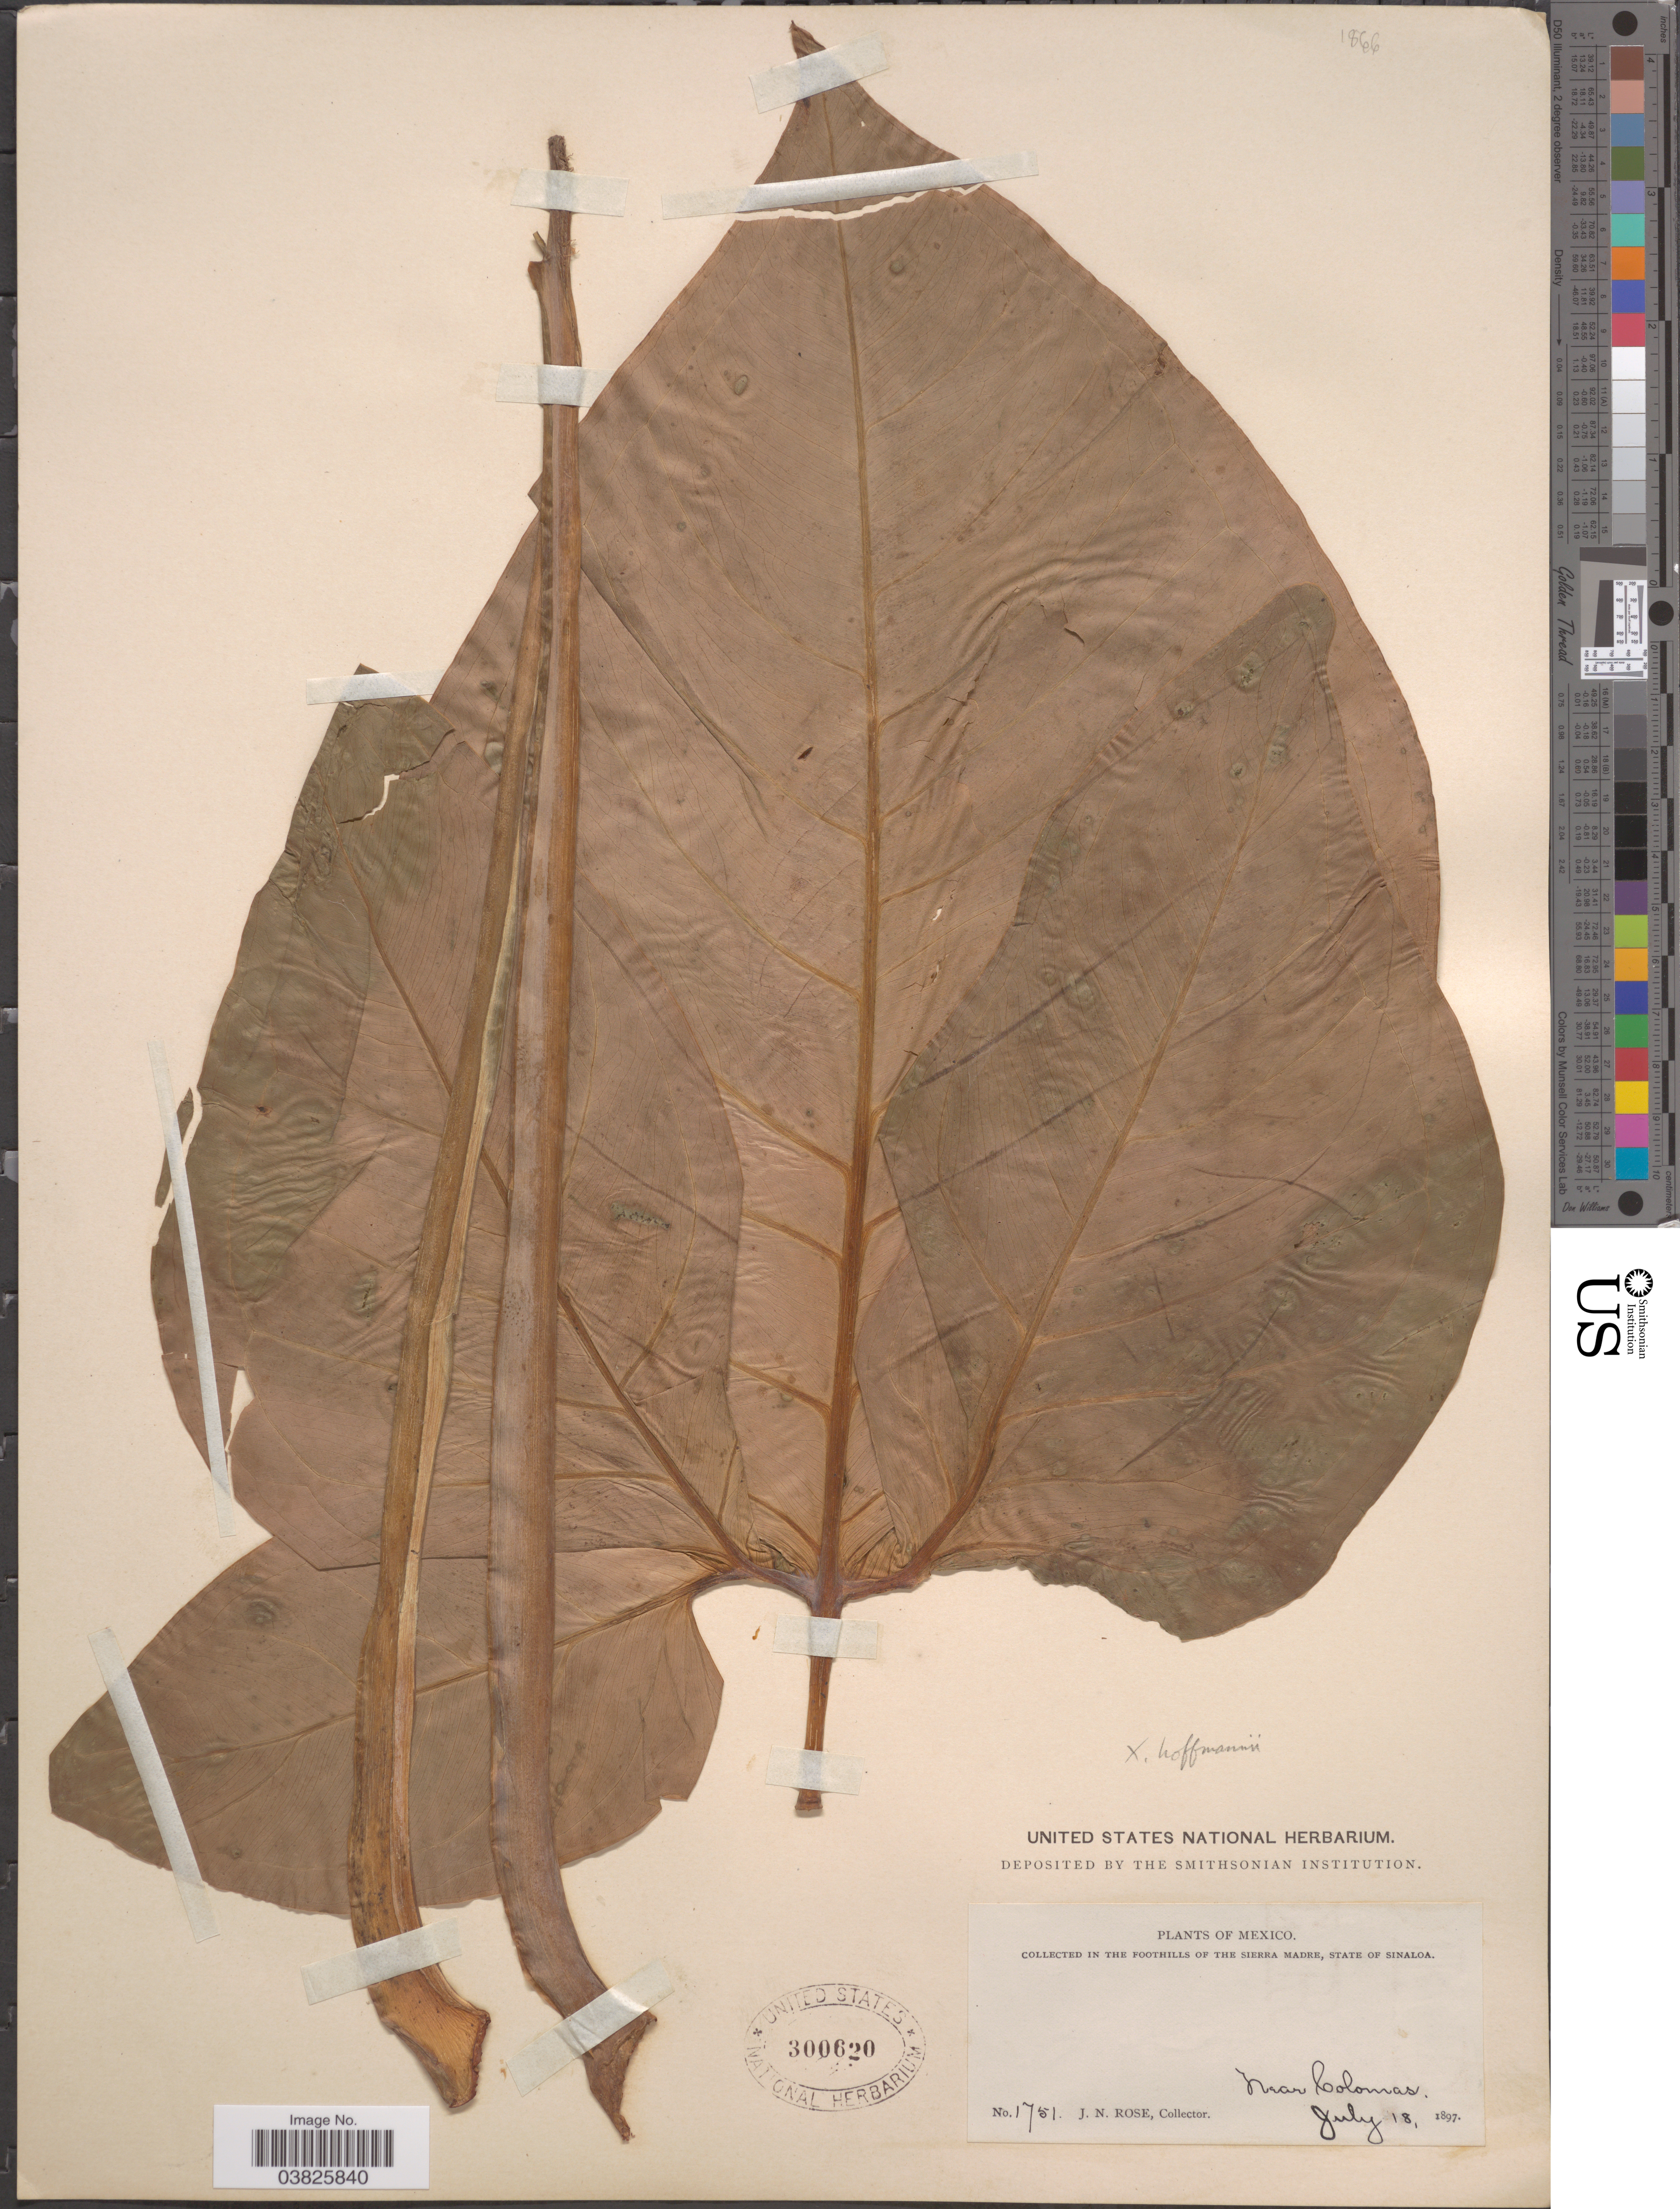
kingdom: Plantae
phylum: Tracheophyta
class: Liliopsida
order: Alismatales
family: Araceae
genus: Xanthosoma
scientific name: Xanthosoma hoffmannii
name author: (Schott) Schott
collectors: J. N. Rose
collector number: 1751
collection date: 1897-07-18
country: Mexico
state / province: Sinaloa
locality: In the foothills of the Sierra Madre. Near Colomas.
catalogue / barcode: US 300620